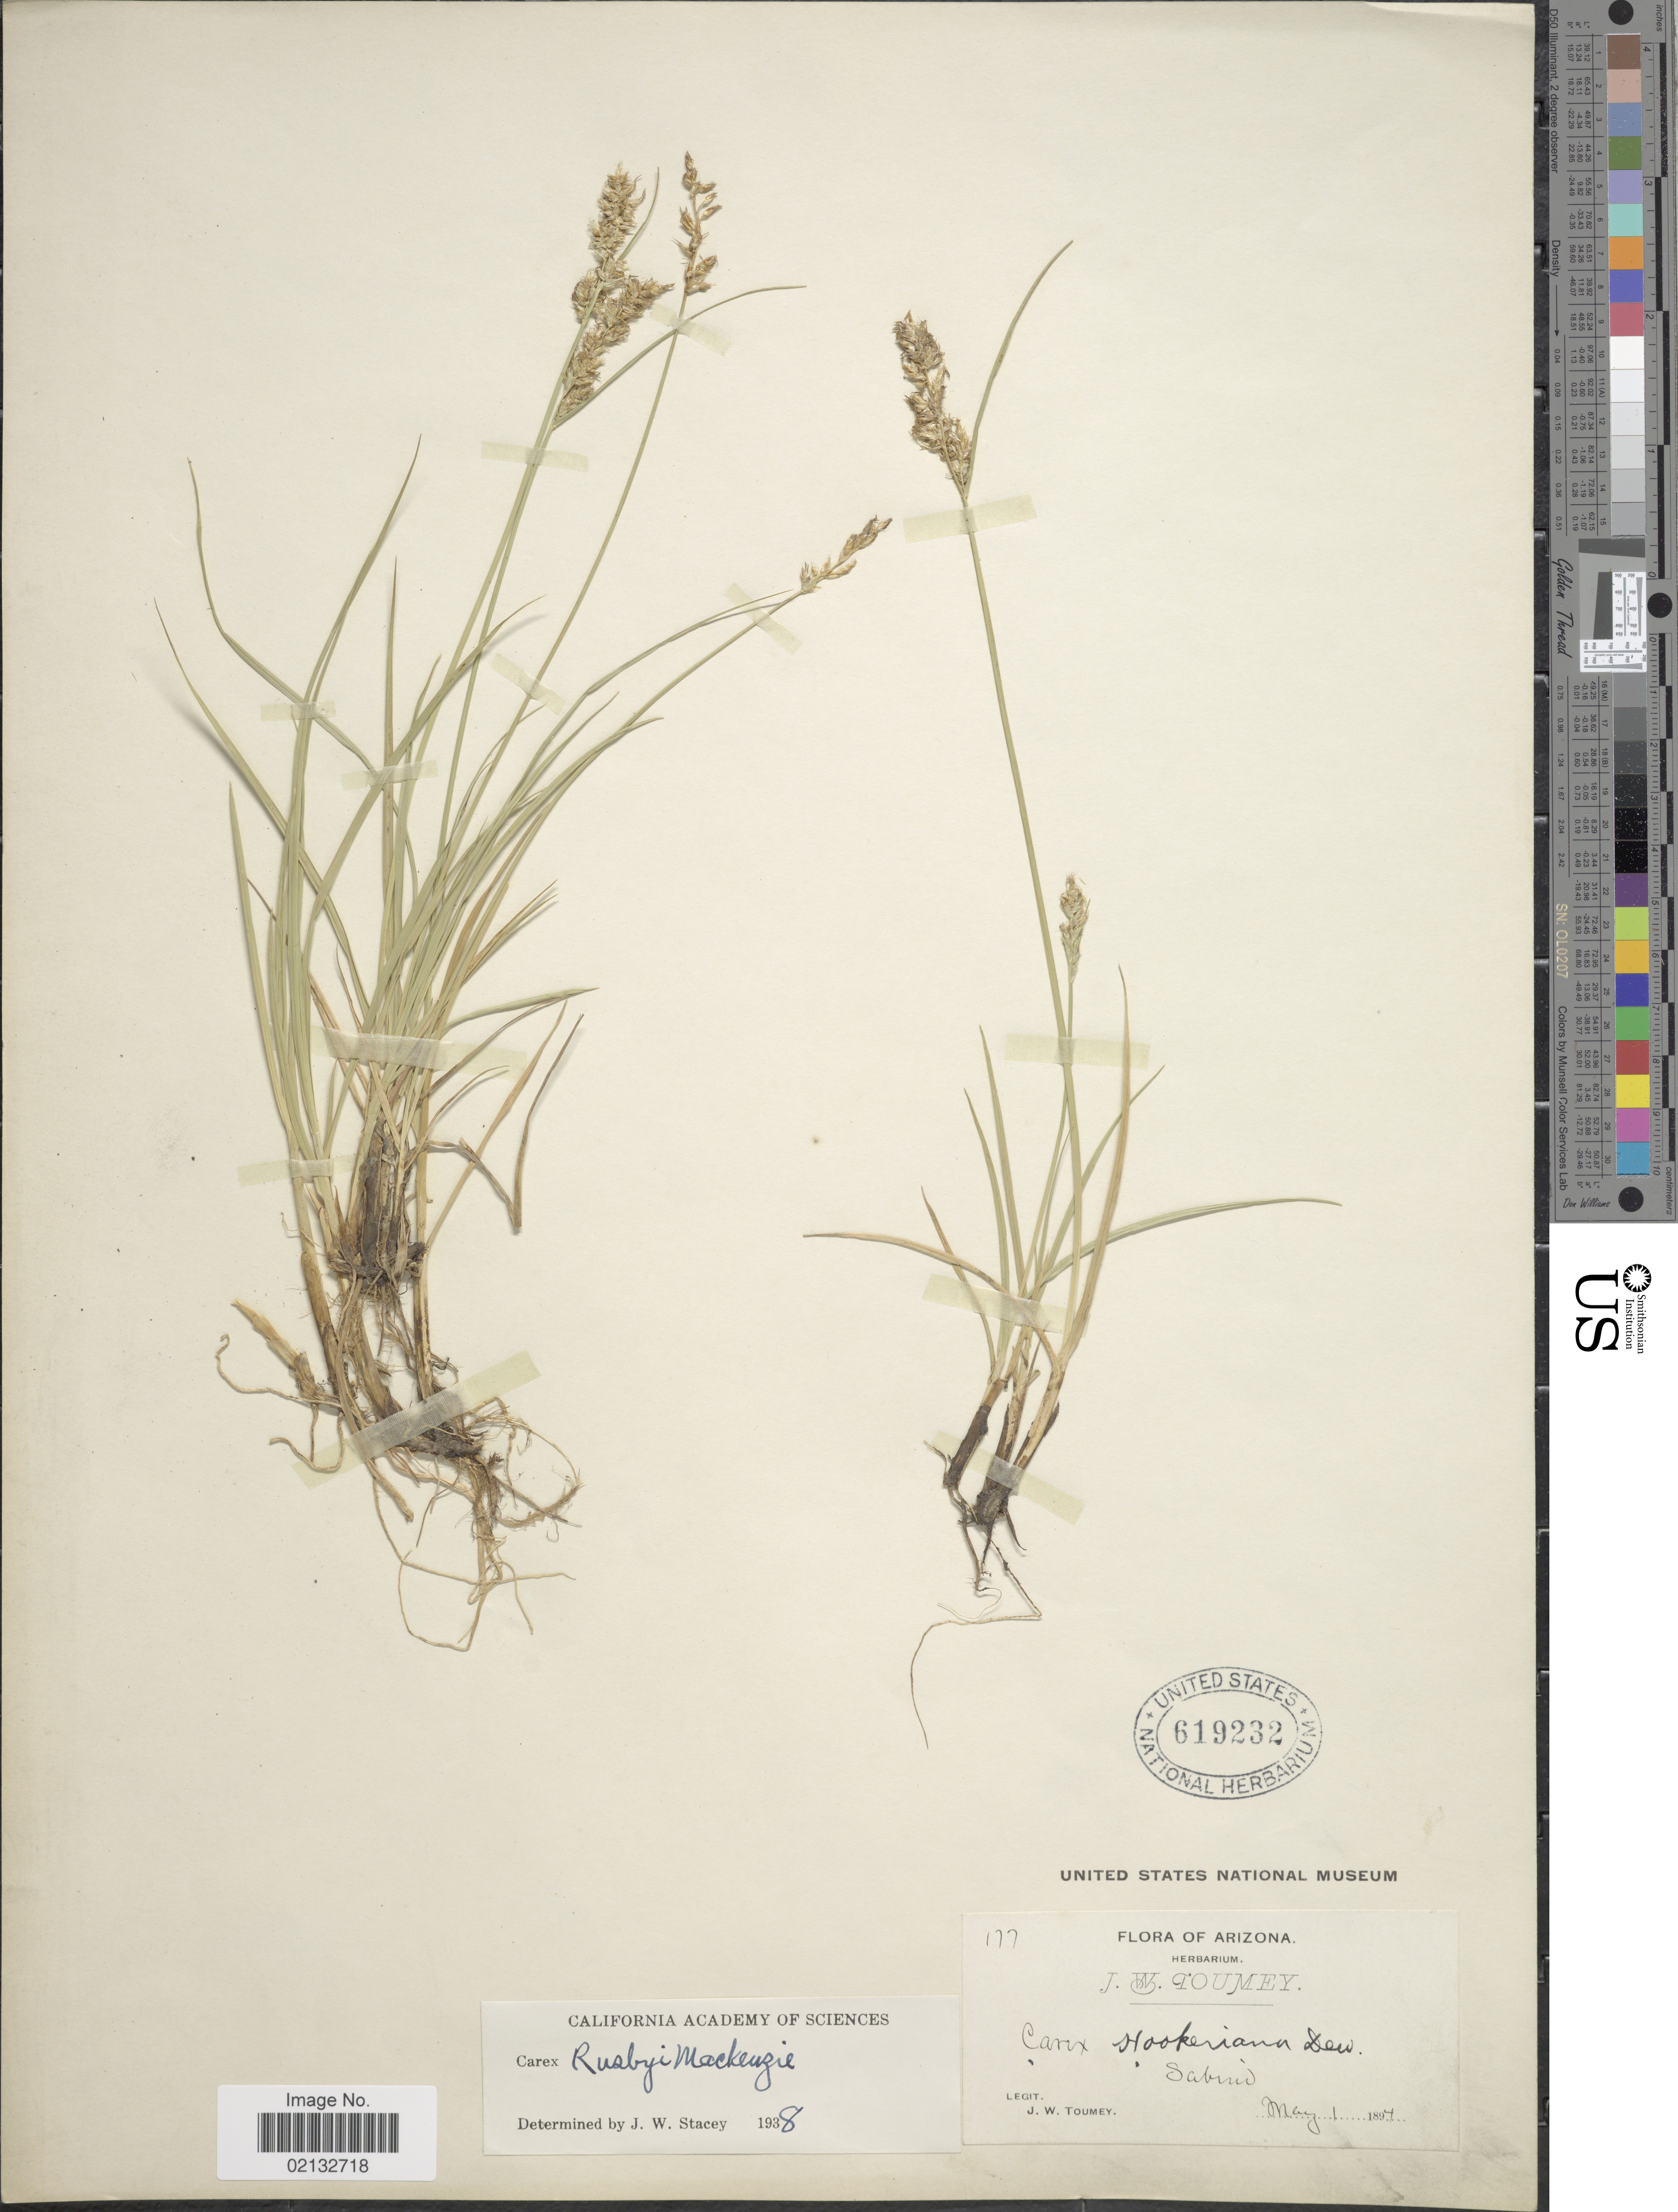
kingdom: Plantae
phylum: Tracheophyta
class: Liliopsida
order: Poales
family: Cyperaceae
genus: Carex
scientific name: Carex vallicola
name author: Dewey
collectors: J. W. Toumey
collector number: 177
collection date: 1894-05-01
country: United States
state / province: Arizona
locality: Sabino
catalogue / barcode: US 619232